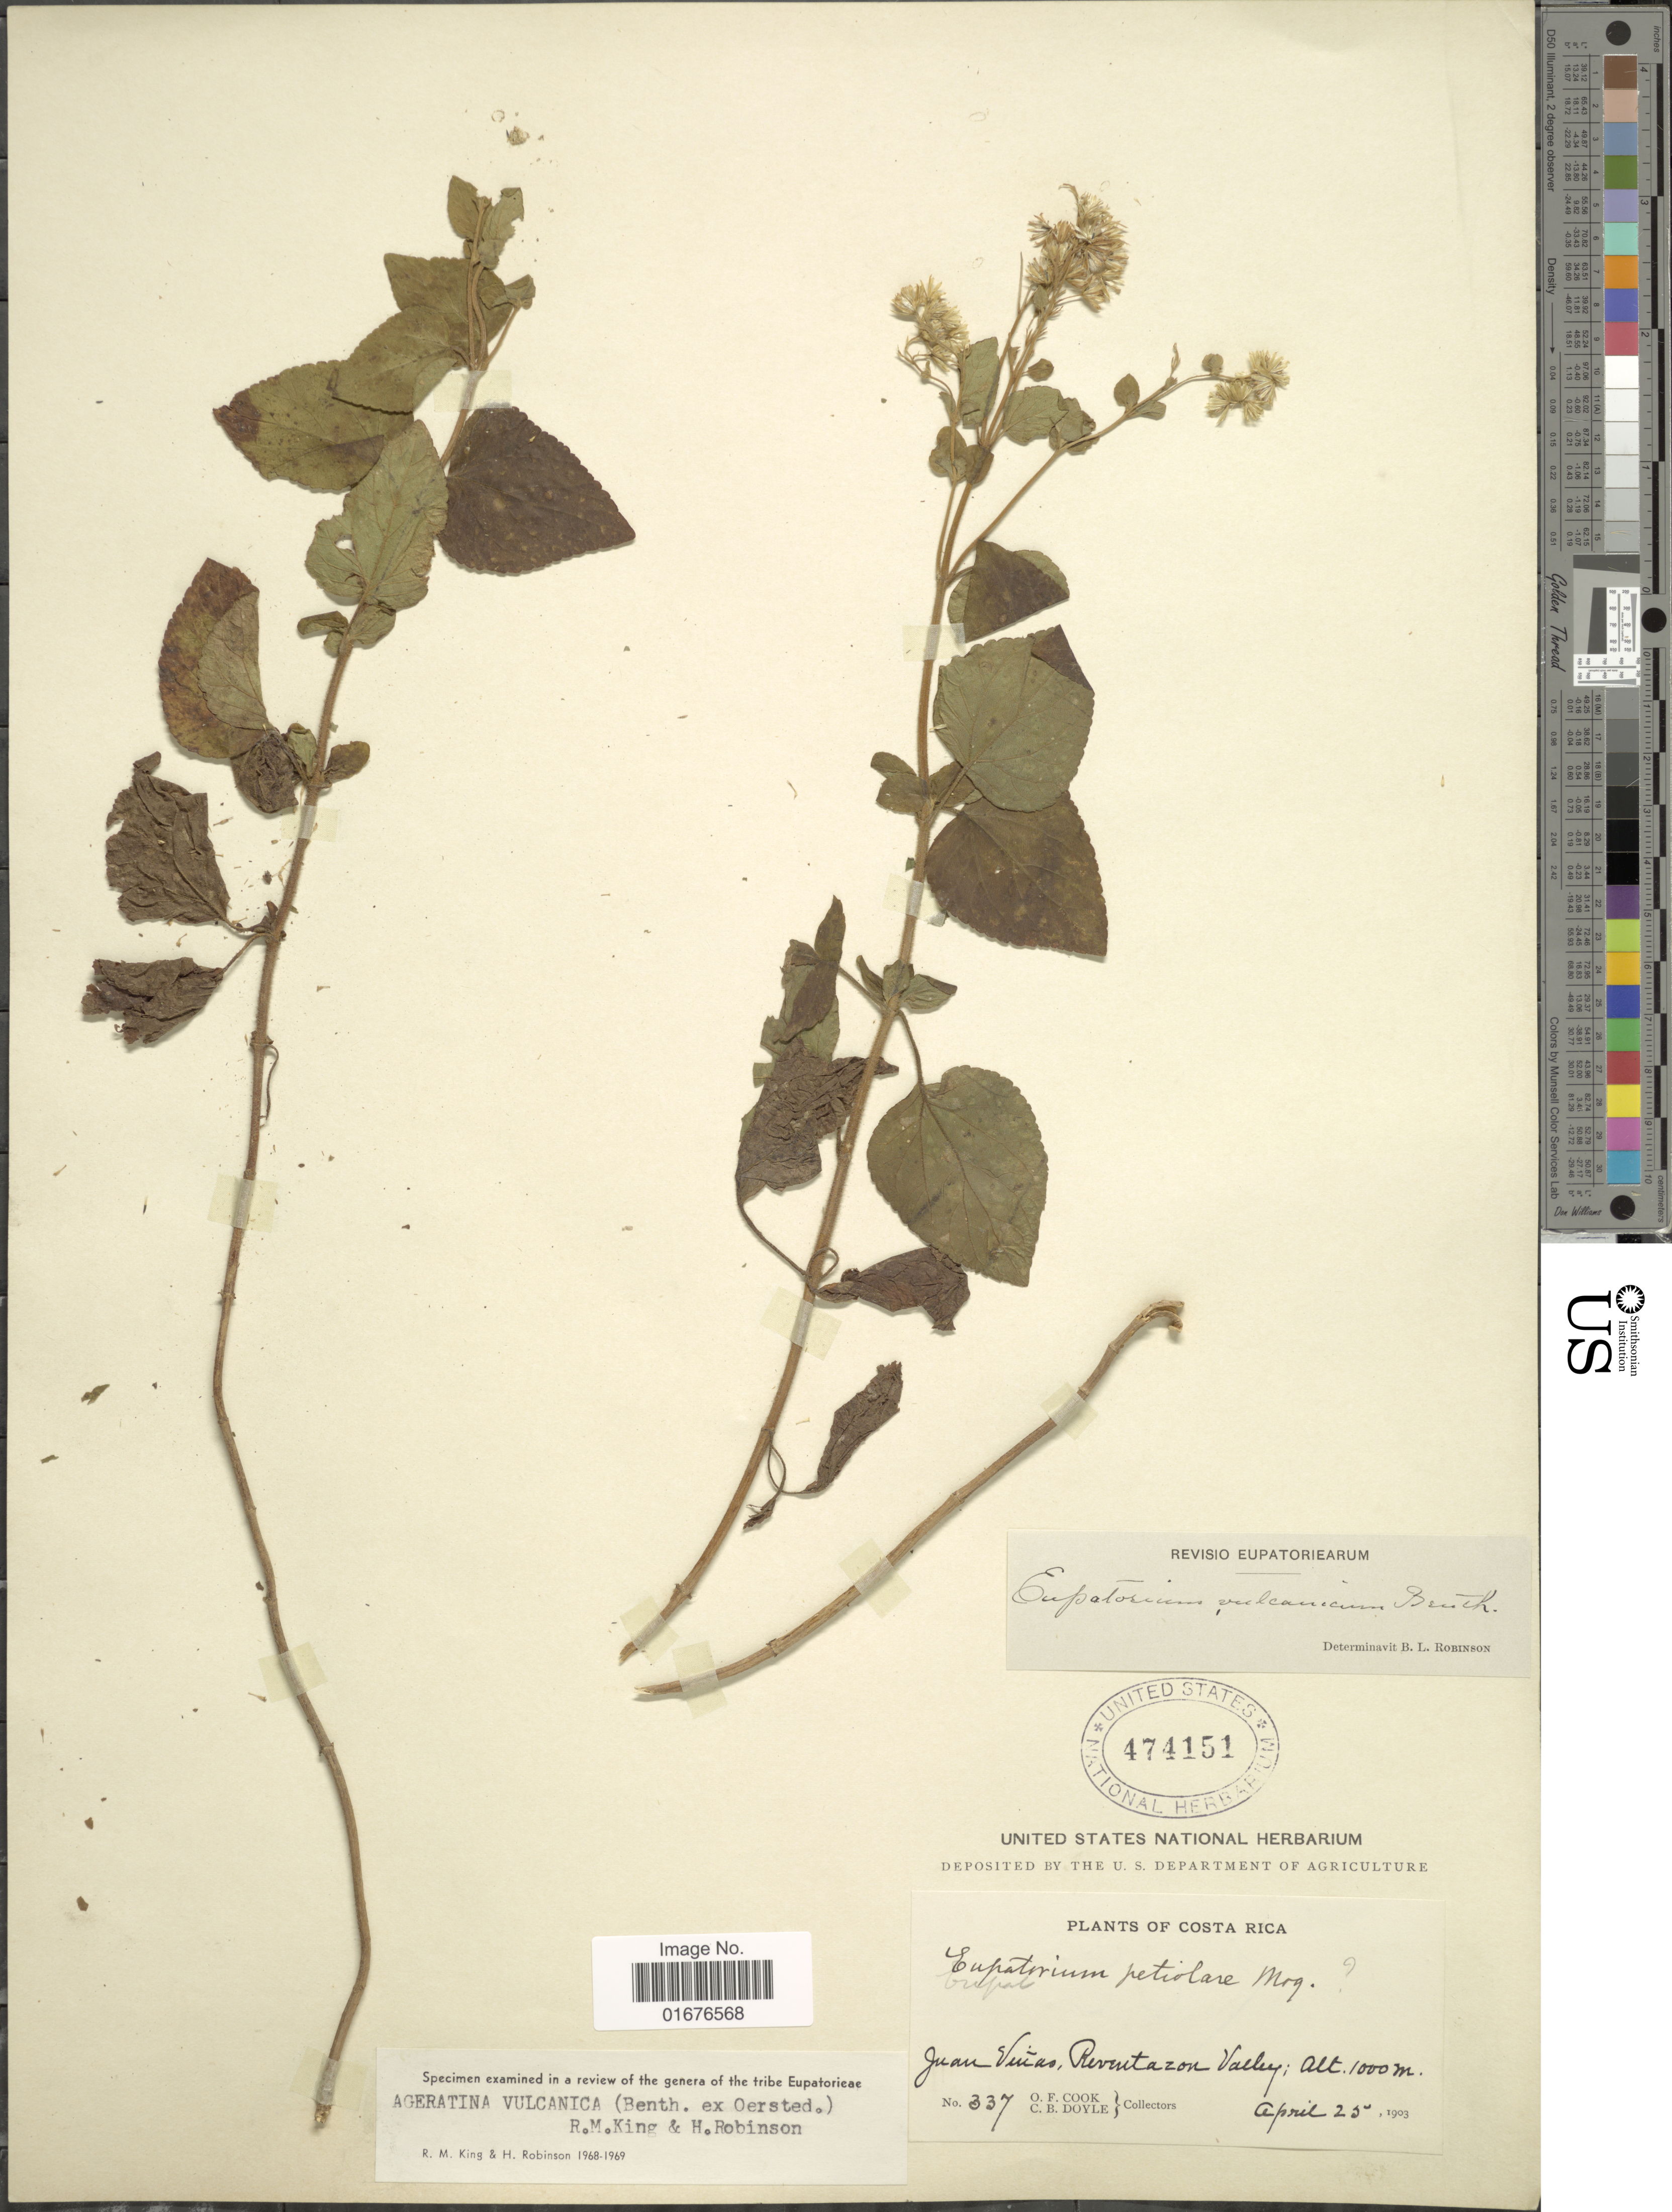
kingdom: Plantae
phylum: Tracheophyta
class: Magnoliopsida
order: Asterales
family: Asteraceae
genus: Ageratina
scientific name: Ageratina pichinchensis var. bustamenta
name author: (DC.) R.M. King & H. Rob.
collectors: O. F. Cook & C. Doyle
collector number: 337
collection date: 1903-04-25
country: Costa Rica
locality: Juan Viñas, Reventazon Valley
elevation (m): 1000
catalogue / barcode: US 474151